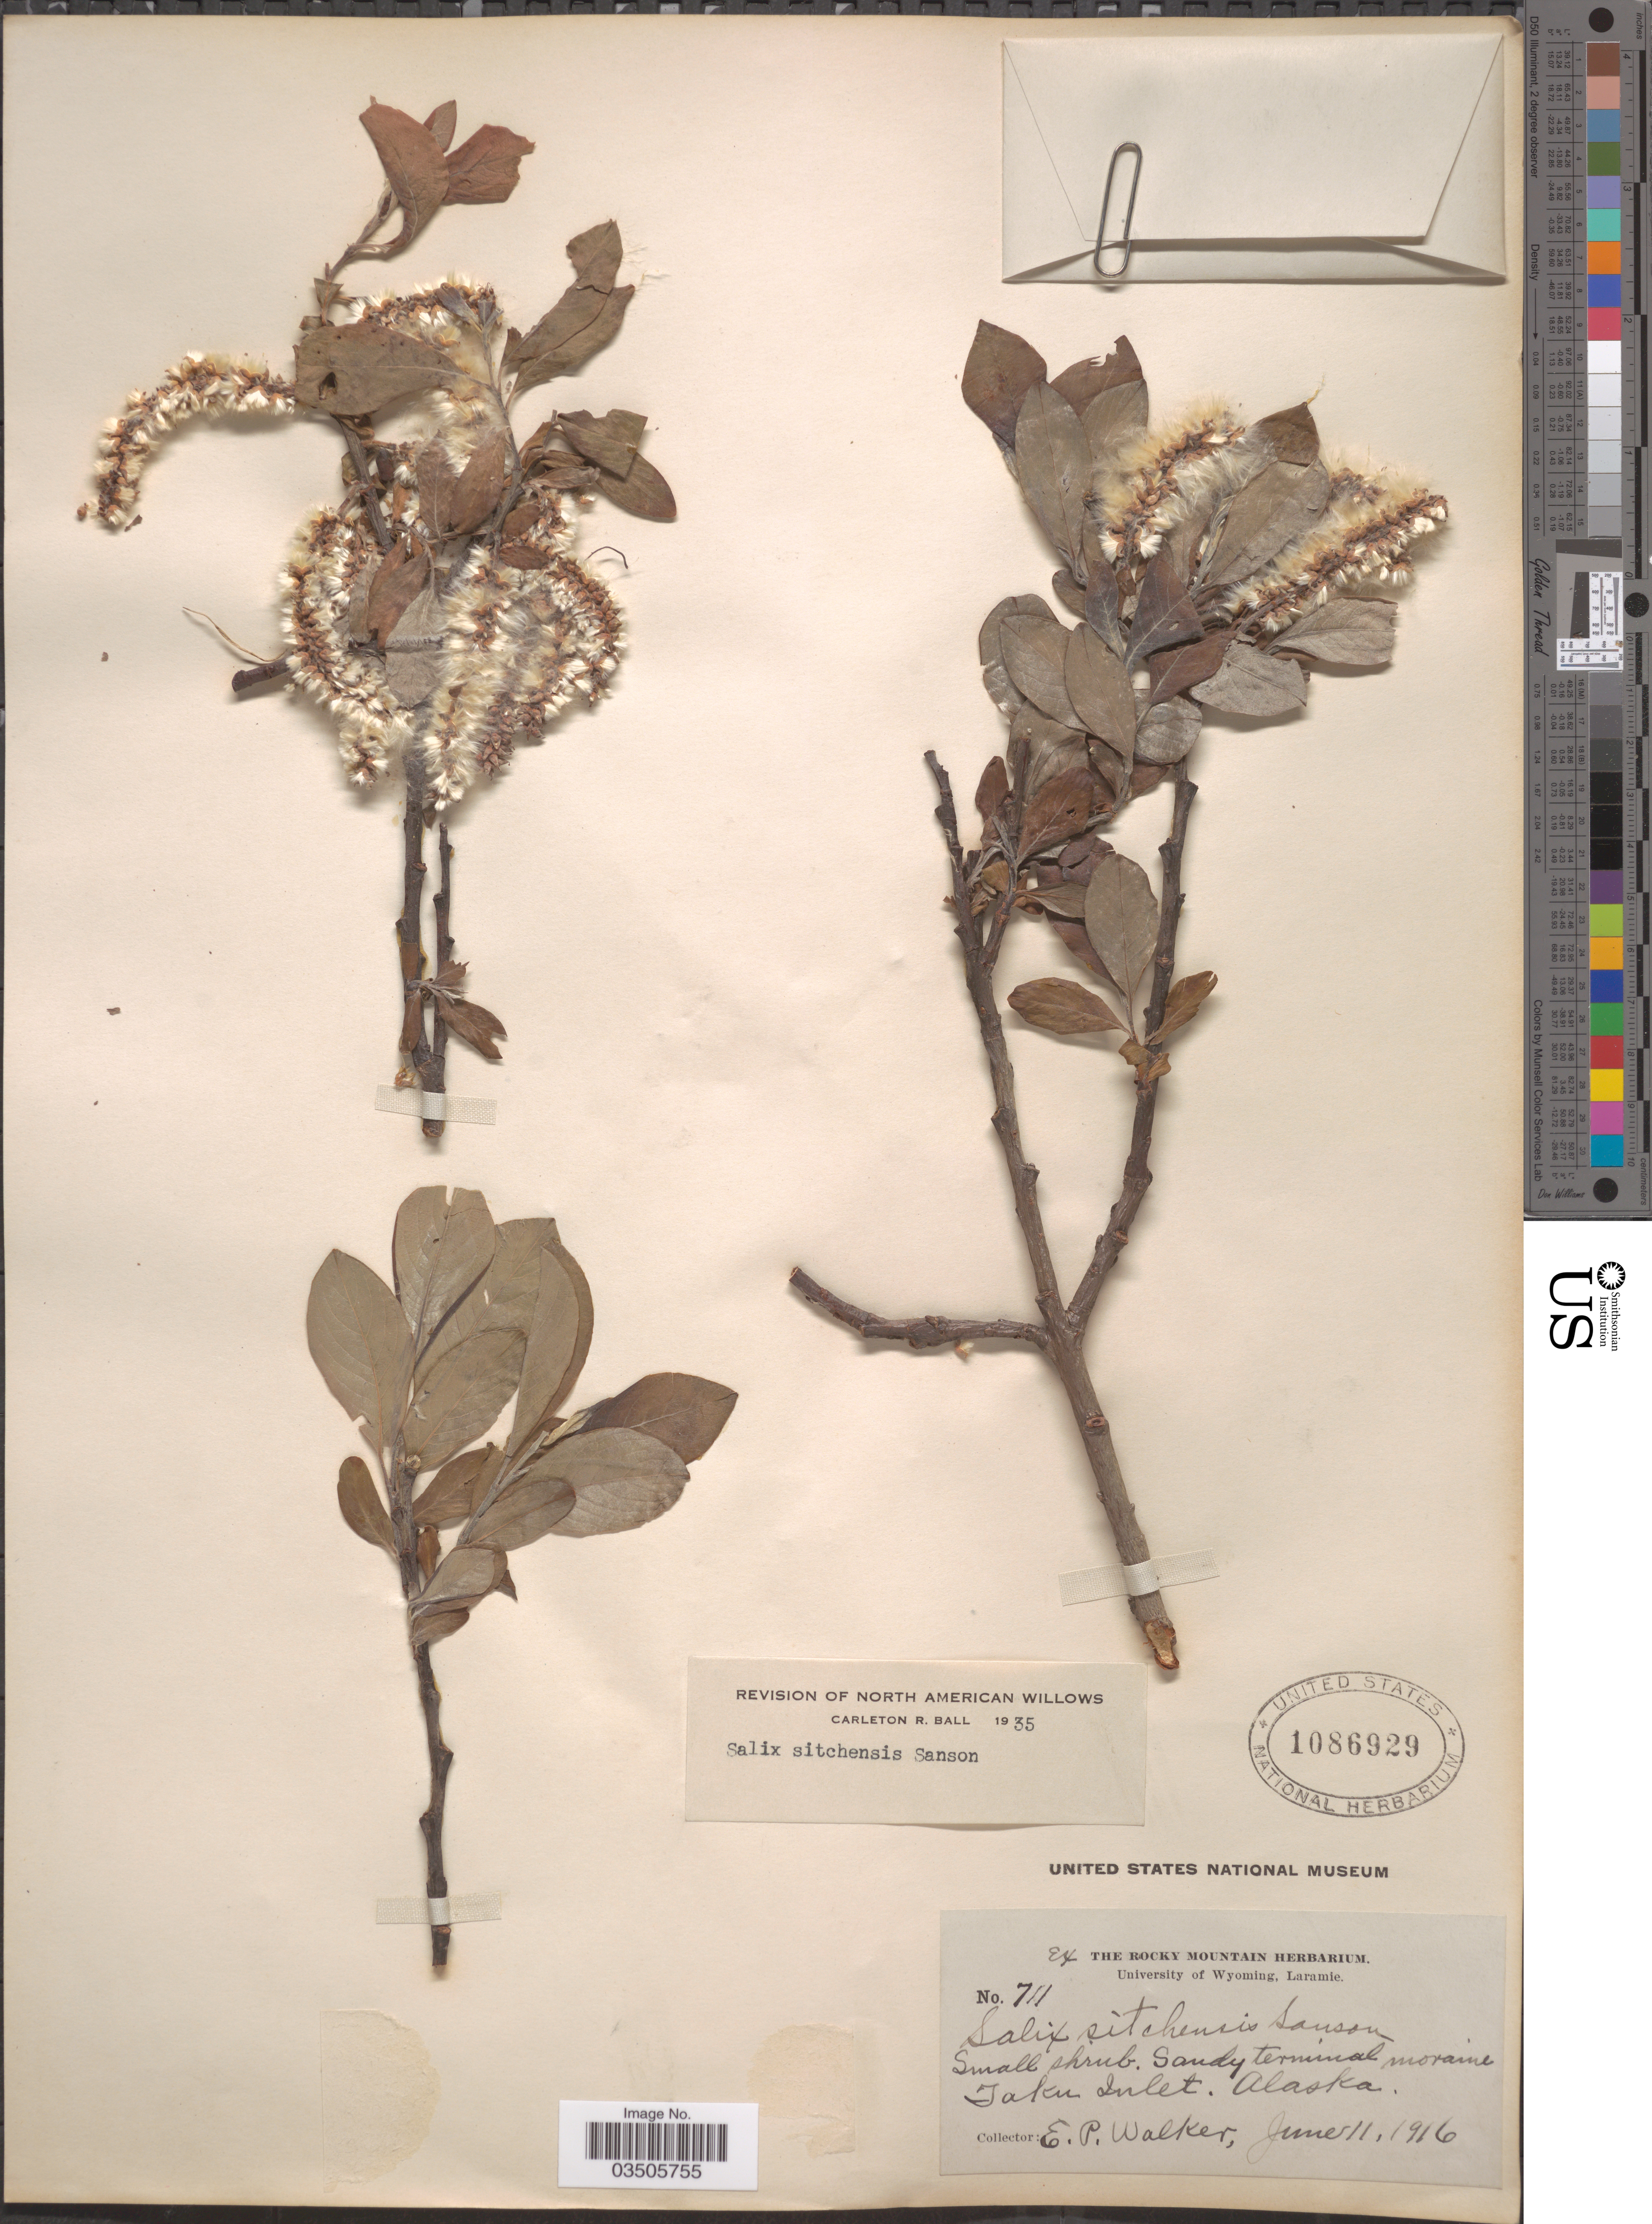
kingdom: Plantae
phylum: Tracheophyta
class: Magnoliopsida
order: Malpighiales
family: Salicaceae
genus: Salix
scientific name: Salix sitchensis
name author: Sanson ex Bong.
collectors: E. Walker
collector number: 711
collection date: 1916-06-11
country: United States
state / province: Alaska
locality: Taku Inlet.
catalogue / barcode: US 1086929